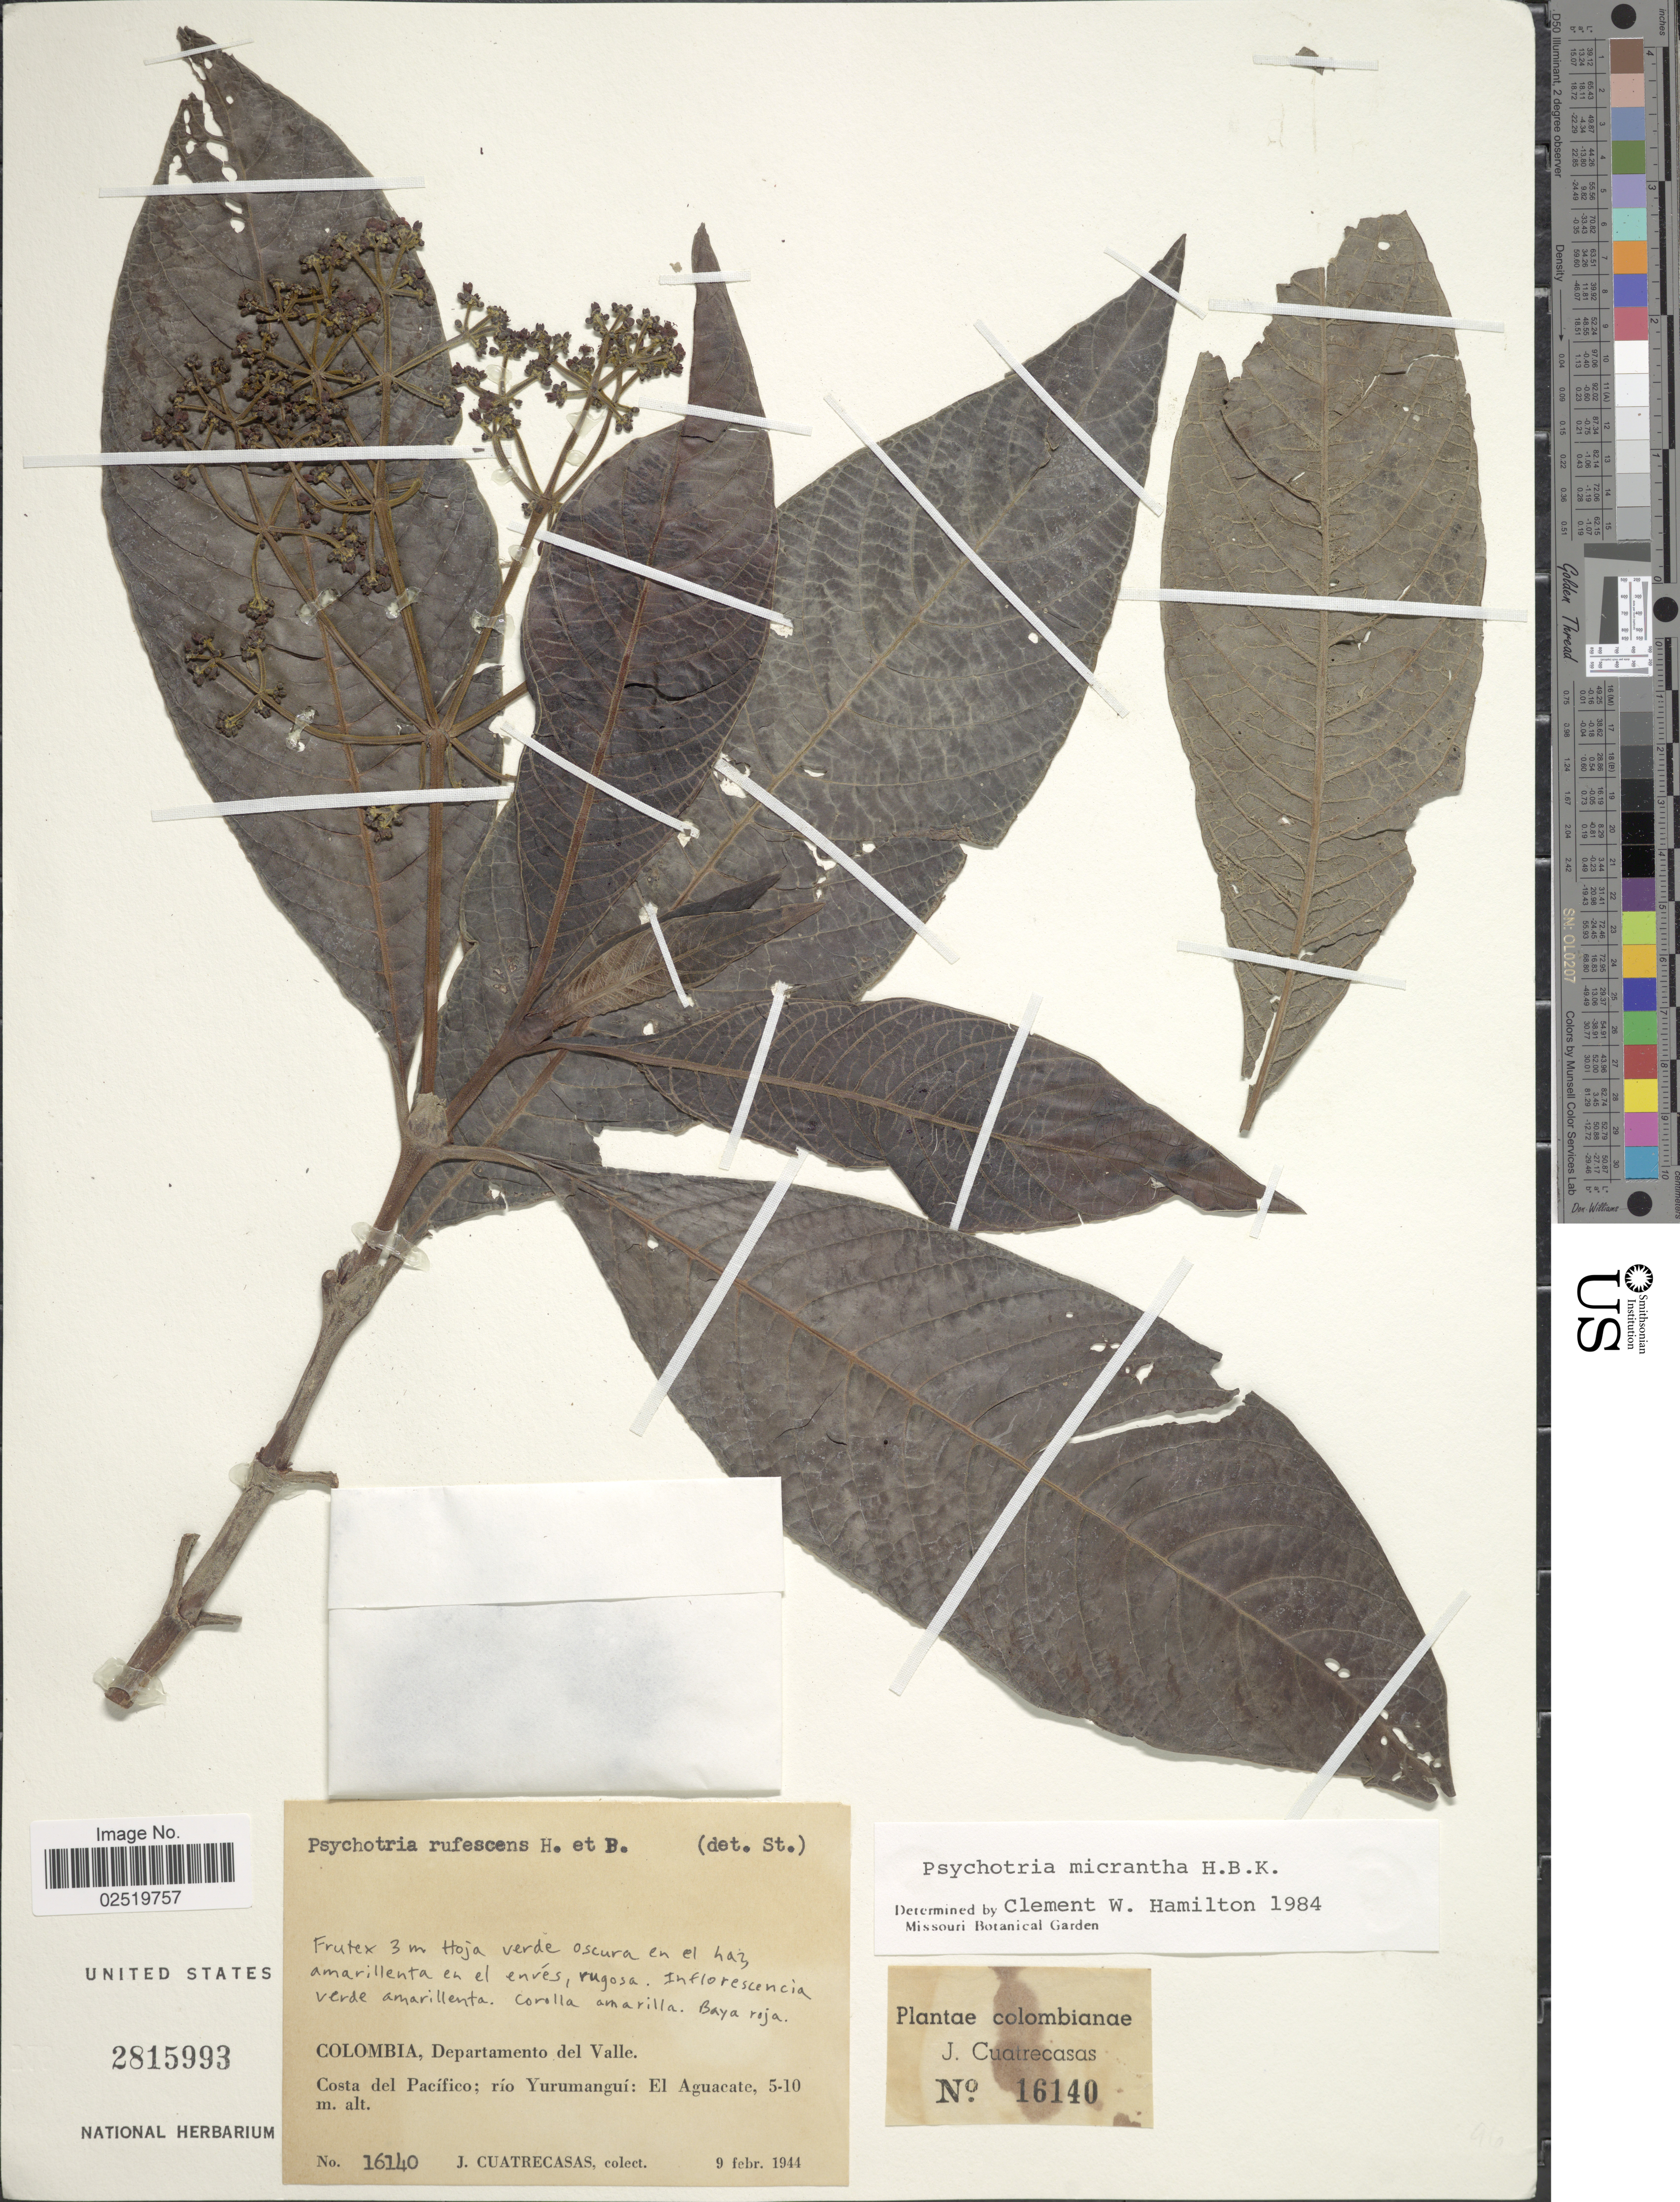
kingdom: Plantae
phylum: Tracheophyta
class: Magnoliopsida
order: Gentianales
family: Rubiaceae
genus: Psychotria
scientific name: Psychotria micrantha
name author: Kunth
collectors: J. Cuatrecasas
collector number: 16140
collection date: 1944-02-09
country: Colombia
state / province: Valle del Cauca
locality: Departamento del Valle, Costa del Pacifico; rio Yurumangui: El Aguacate, colombianae.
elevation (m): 5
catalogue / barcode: US 2815993